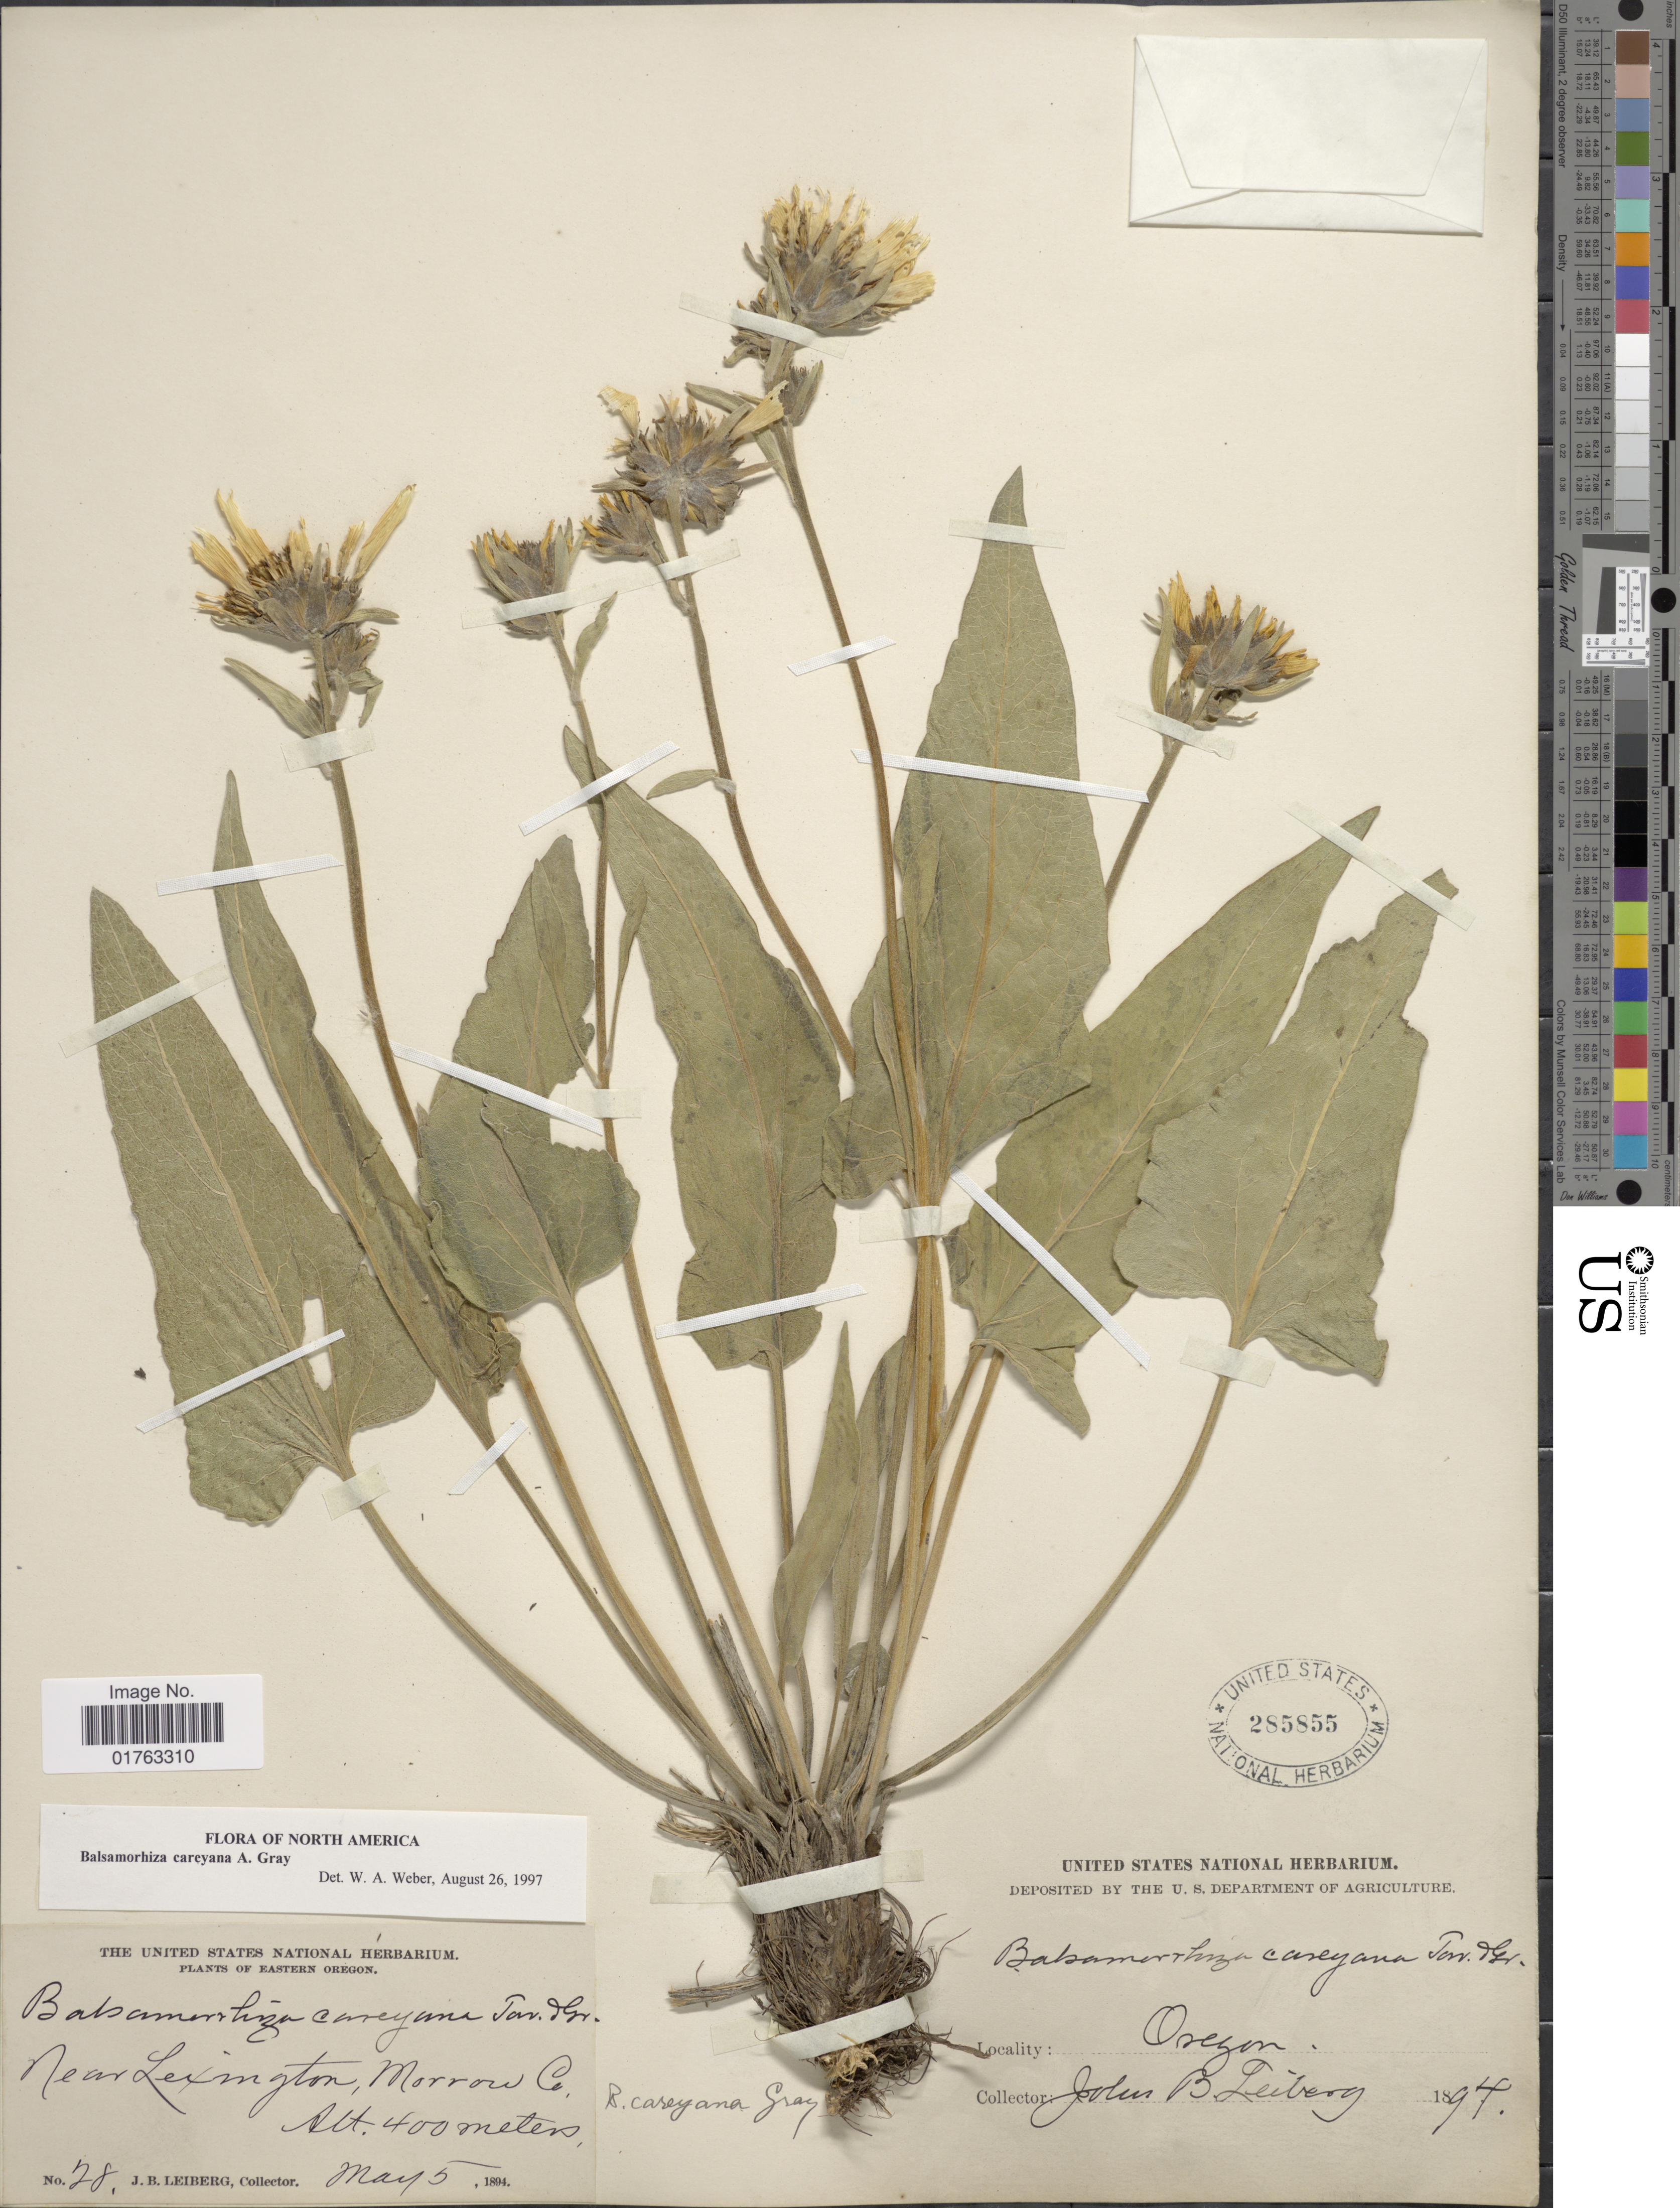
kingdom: Plantae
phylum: Tracheophyta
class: Magnoliopsida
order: Asterales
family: Asteraceae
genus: Balsamorhiza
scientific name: Balsamorhiza careyana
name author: A. Gray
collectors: J. B. Leiberg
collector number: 28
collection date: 1894-05-05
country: United States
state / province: Oregon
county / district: Morrow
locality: Near Lexington, Morrow Co.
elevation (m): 400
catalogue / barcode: US 285855